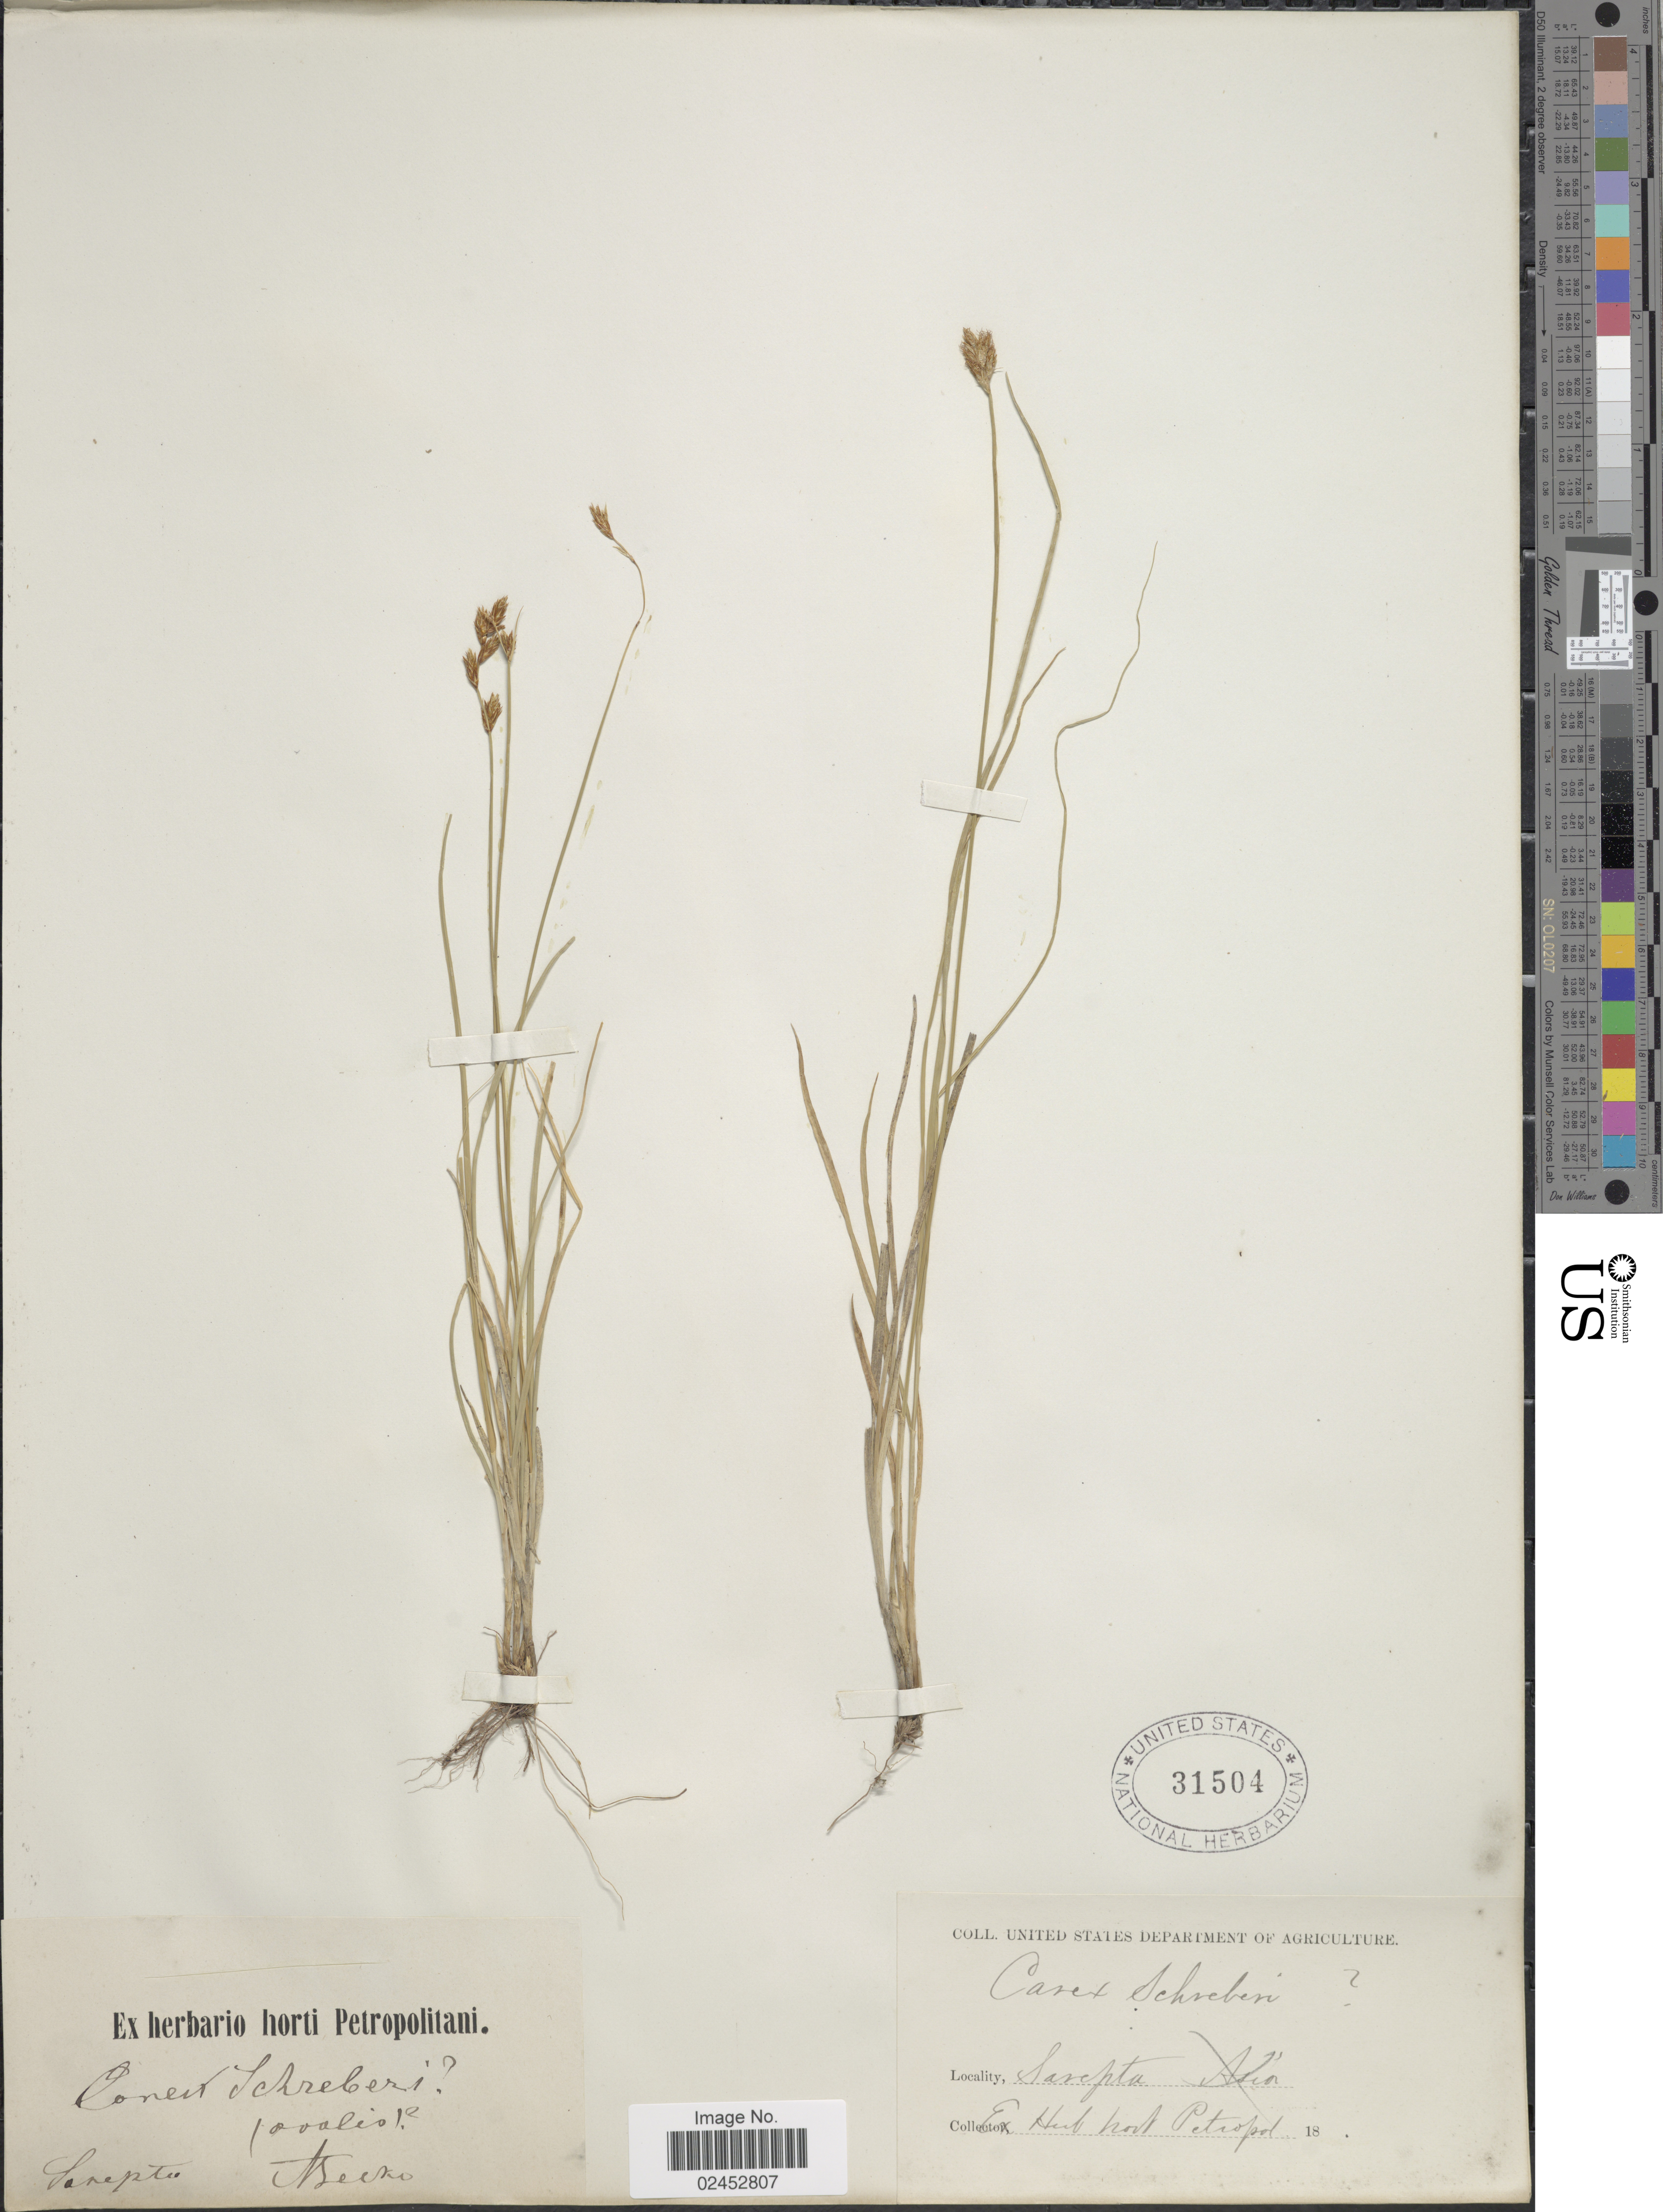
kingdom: Plantae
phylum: Tracheophyta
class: Liliopsida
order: Poales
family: Cyperaceae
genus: Carex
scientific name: Carex praecox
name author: Schreb.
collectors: A. Becker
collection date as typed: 18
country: Russian Federation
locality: Sarepta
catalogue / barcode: US 31504